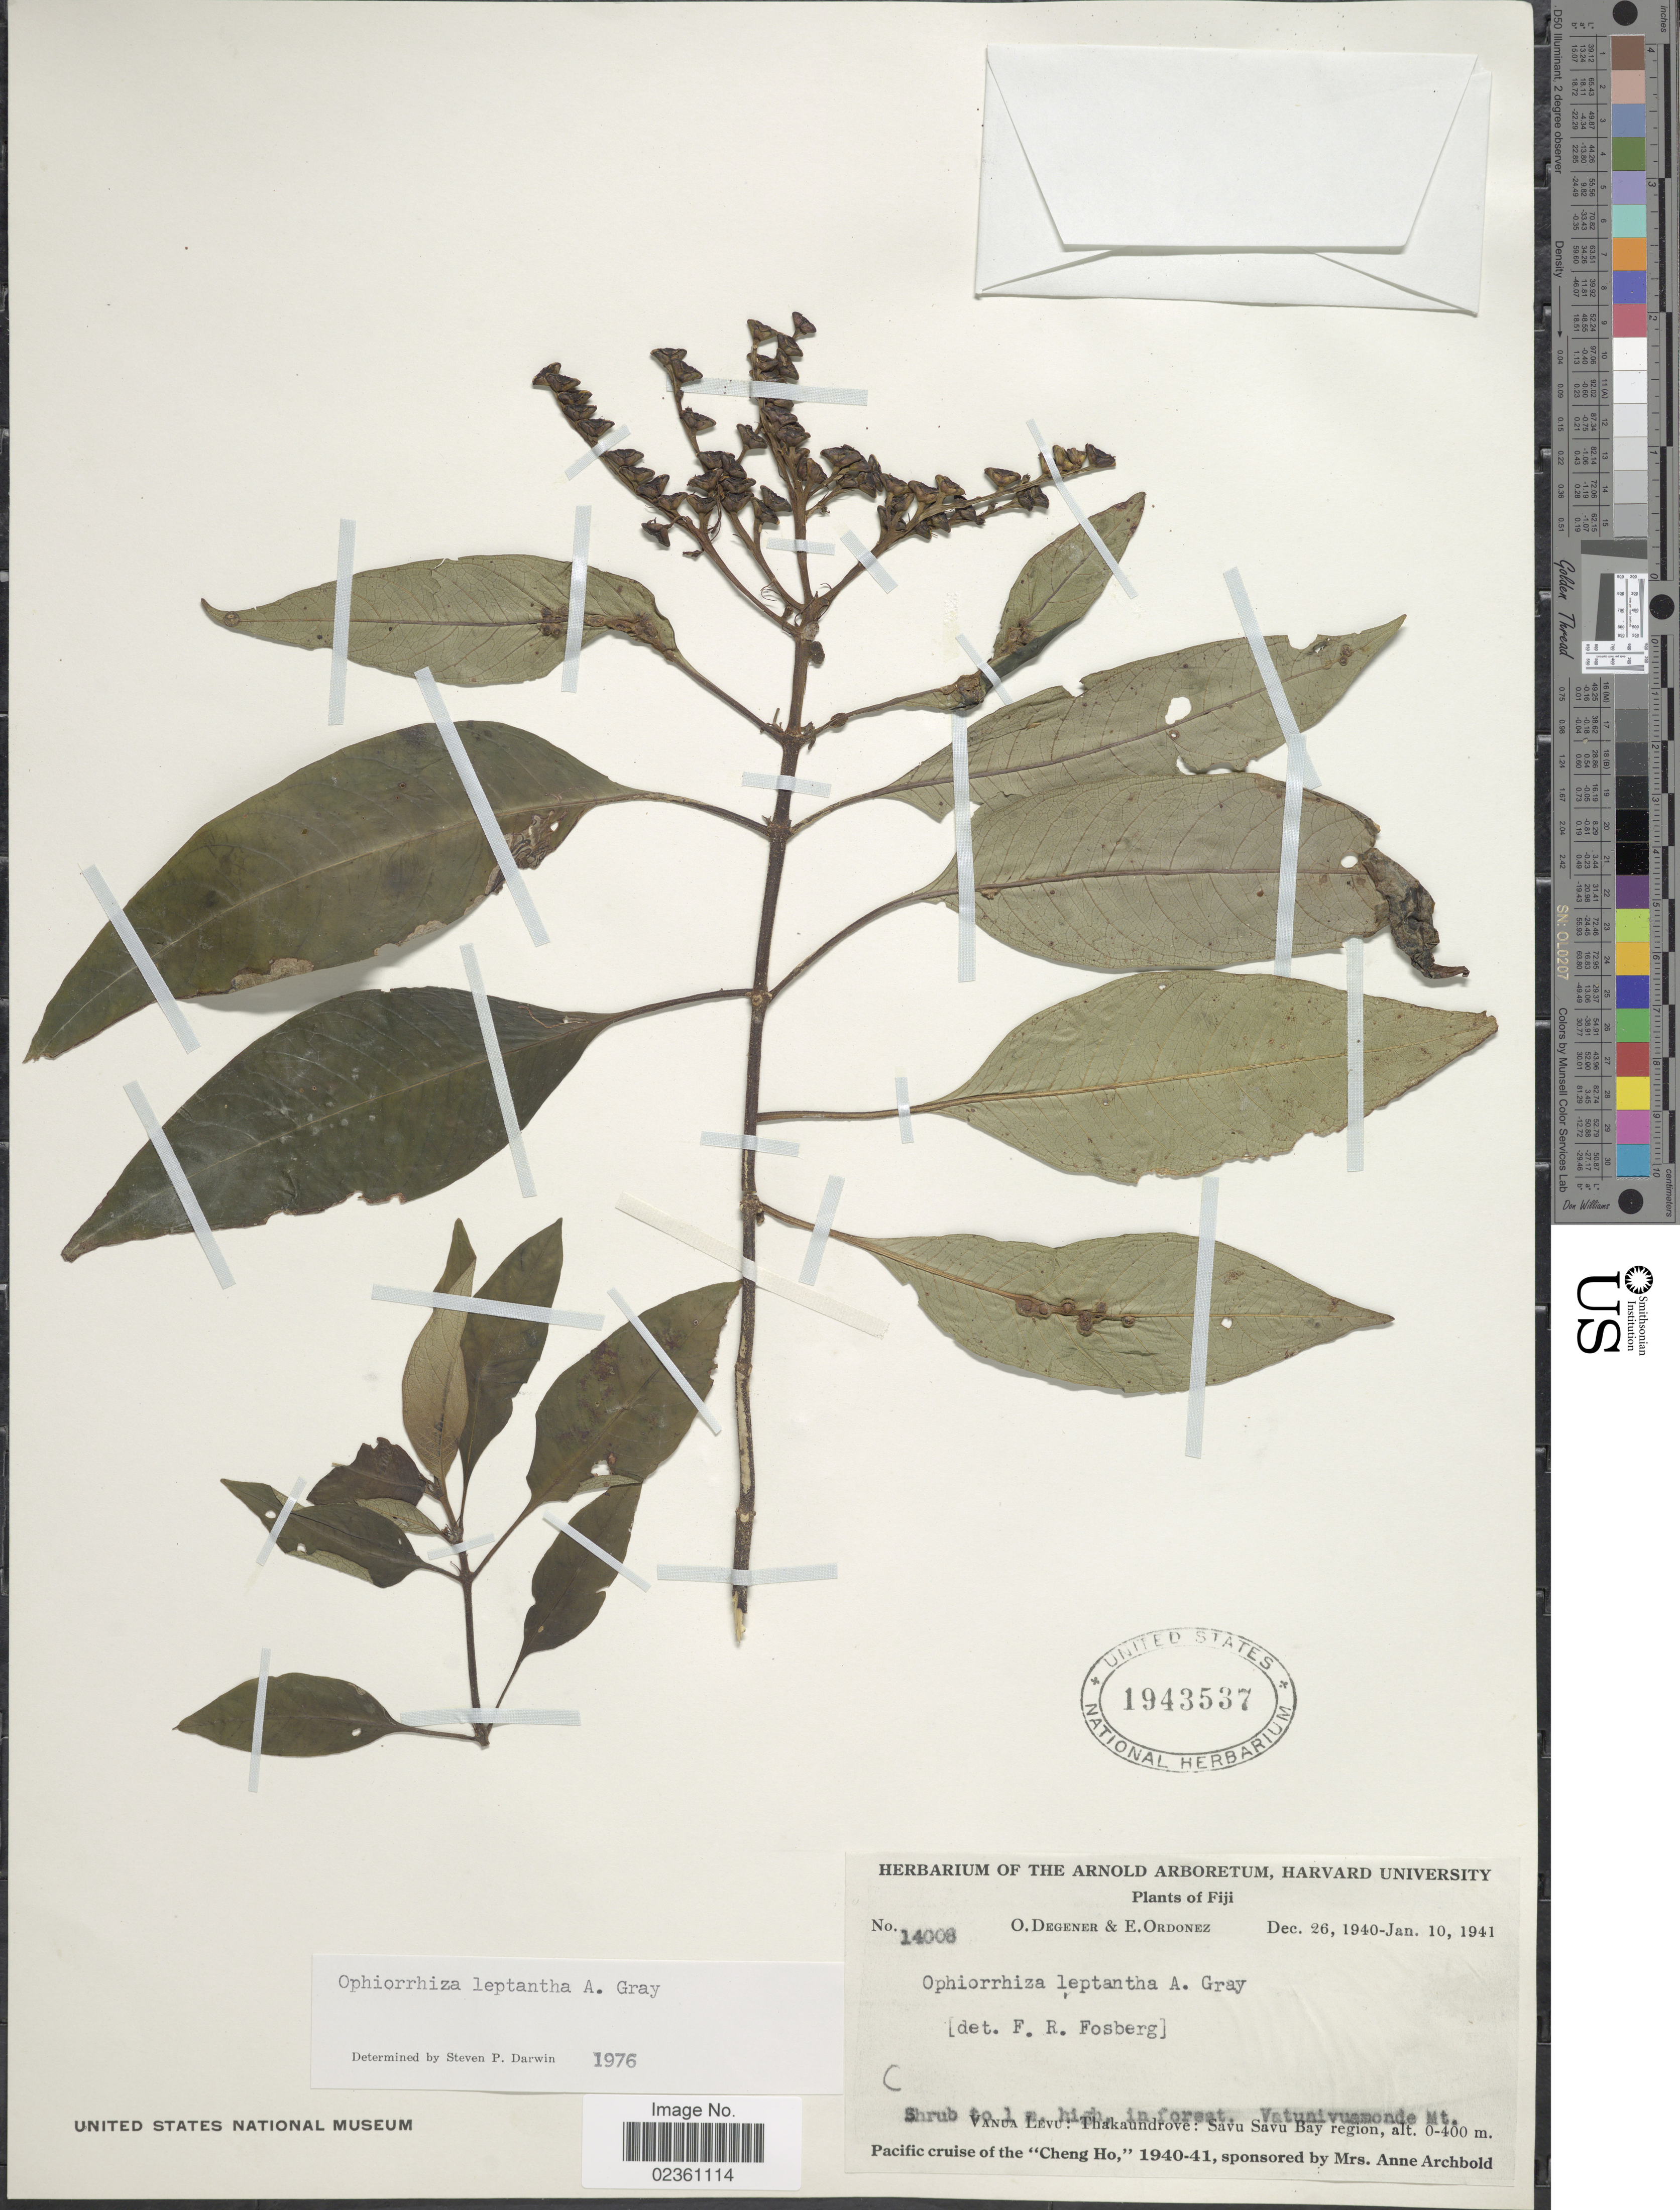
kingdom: Plantae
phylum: Tracheophyta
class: Magnoliopsida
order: Gentianales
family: Rubiaceae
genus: Ophiorrhiza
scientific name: Ophiorrhiza leptantha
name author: A. Gray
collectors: O. Degener & E. Ordonez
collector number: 14008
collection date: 1940-12-26/1941-01-10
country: Fiji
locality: In forest, Vatunivuamonde Mt. Vanua Levu: Thakaundrove: Savu Savu Bay region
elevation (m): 0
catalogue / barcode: US 1943537